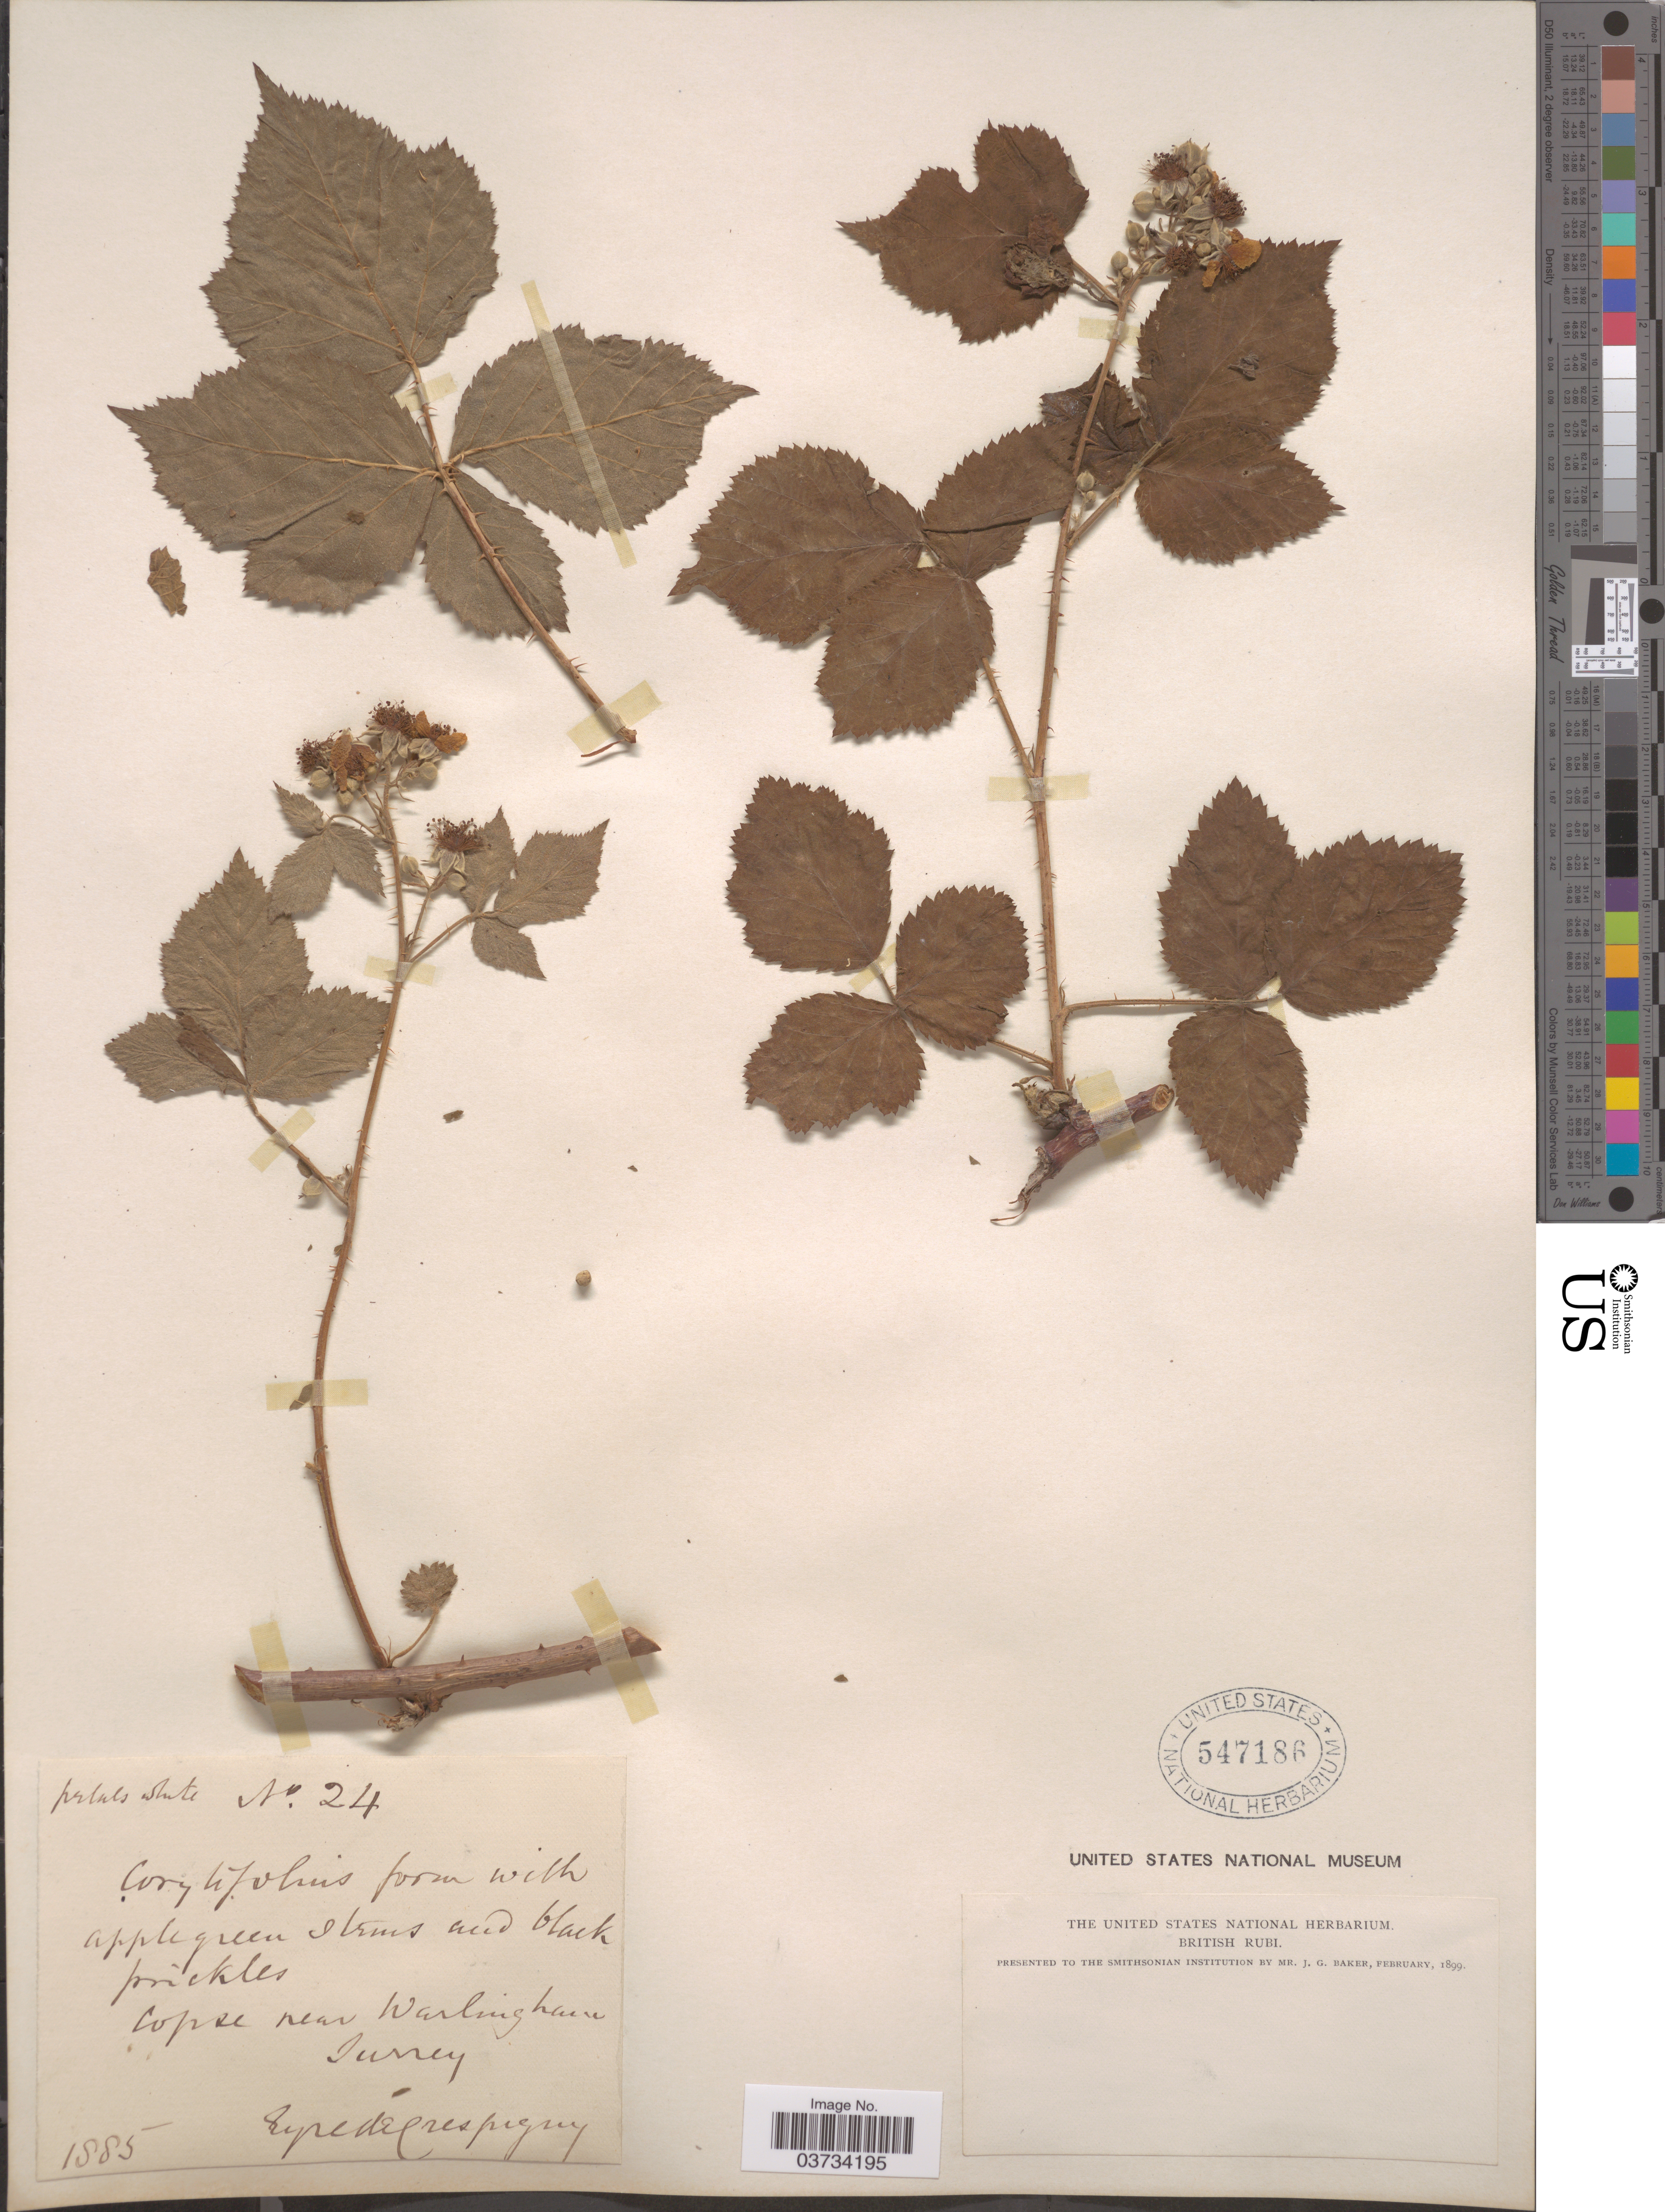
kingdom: Plantae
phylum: Tracheophyta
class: Magnoliopsida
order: Rosales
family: Rosaceae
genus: Rubus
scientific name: Rubus corylifolius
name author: Hayne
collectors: E. de Crespigny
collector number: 24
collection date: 1885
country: United Kingdom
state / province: England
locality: Copse near Warlingham Surrey.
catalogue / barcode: US 547186